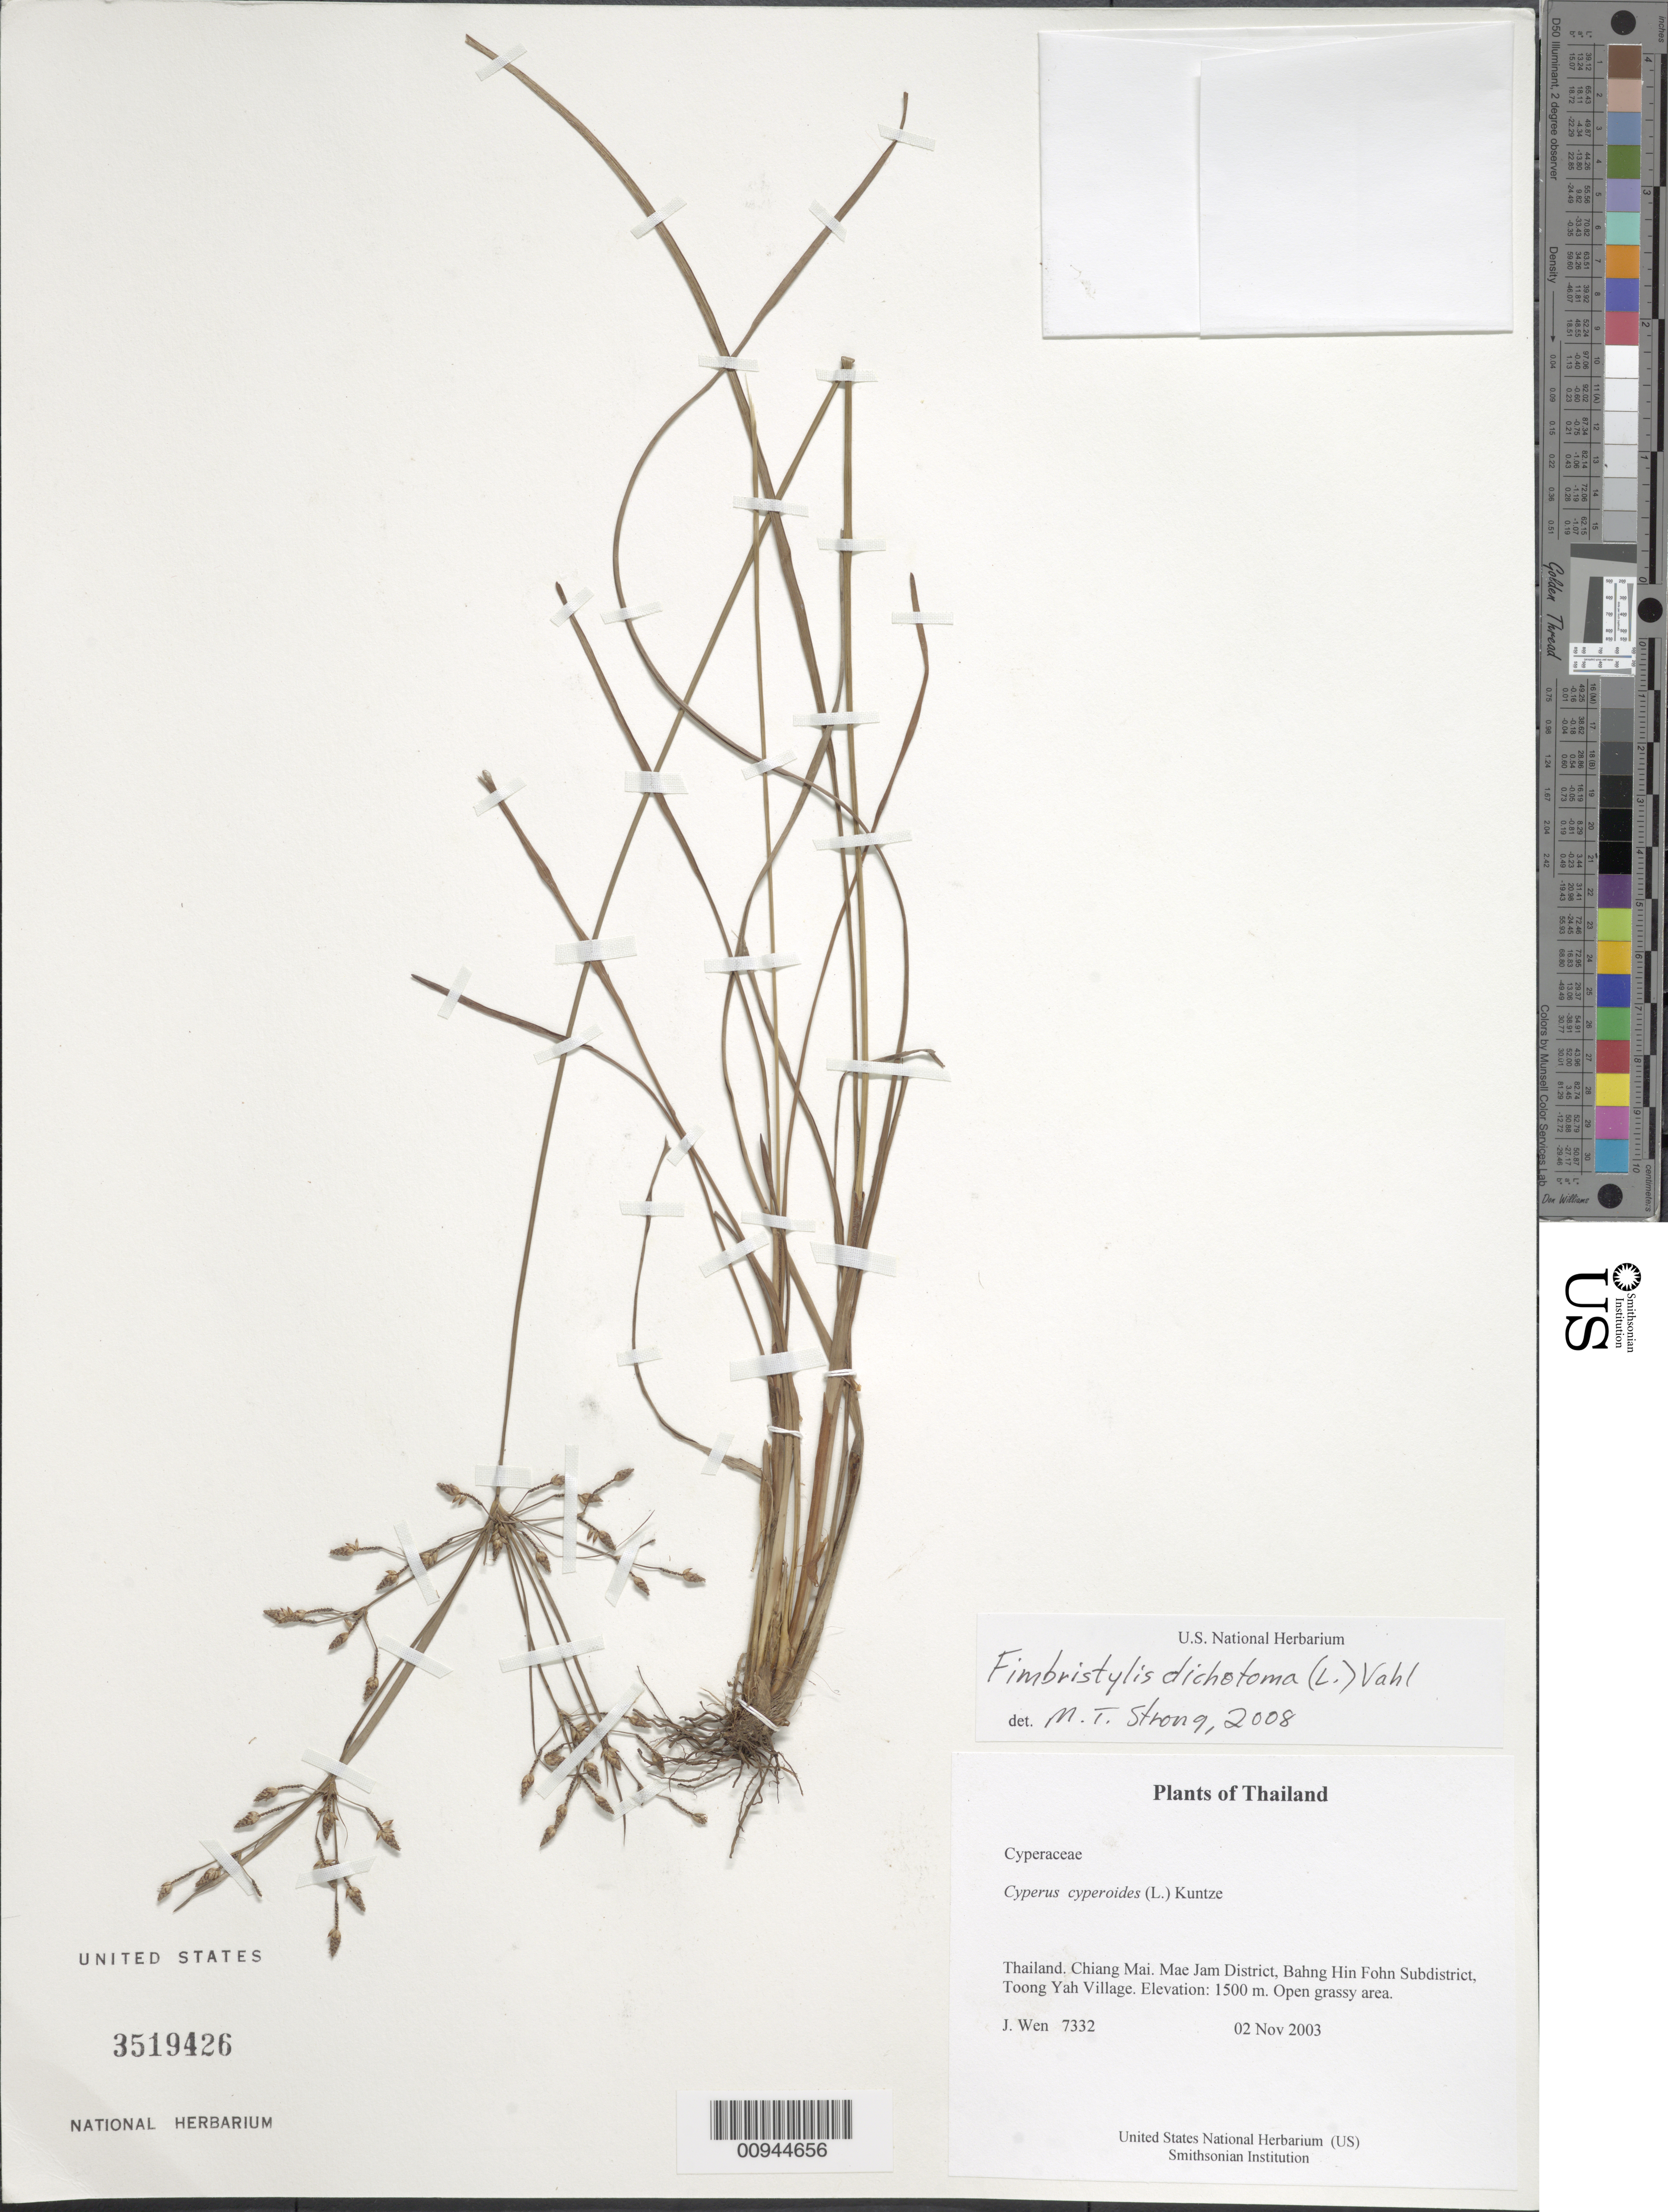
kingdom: Plantae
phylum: Tracheophyta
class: Liliopsida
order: Poales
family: Cyperaceae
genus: Fimbristylis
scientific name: Fimbristylis dichotoma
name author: (L.) Vahl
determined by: Strong, M. T., (US), Smithsonian Institution - National Museum of Natural History (UNITED STATES)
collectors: J. Wen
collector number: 7332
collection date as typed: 02 Nov 2003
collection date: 2003-11-02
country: Thailand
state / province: Chiang Mai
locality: Mae Jam District, Bahng Hin Fohn Subdistrict, Toong Yah Village.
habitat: Open grassy area.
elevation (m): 1500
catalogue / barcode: US 3519426